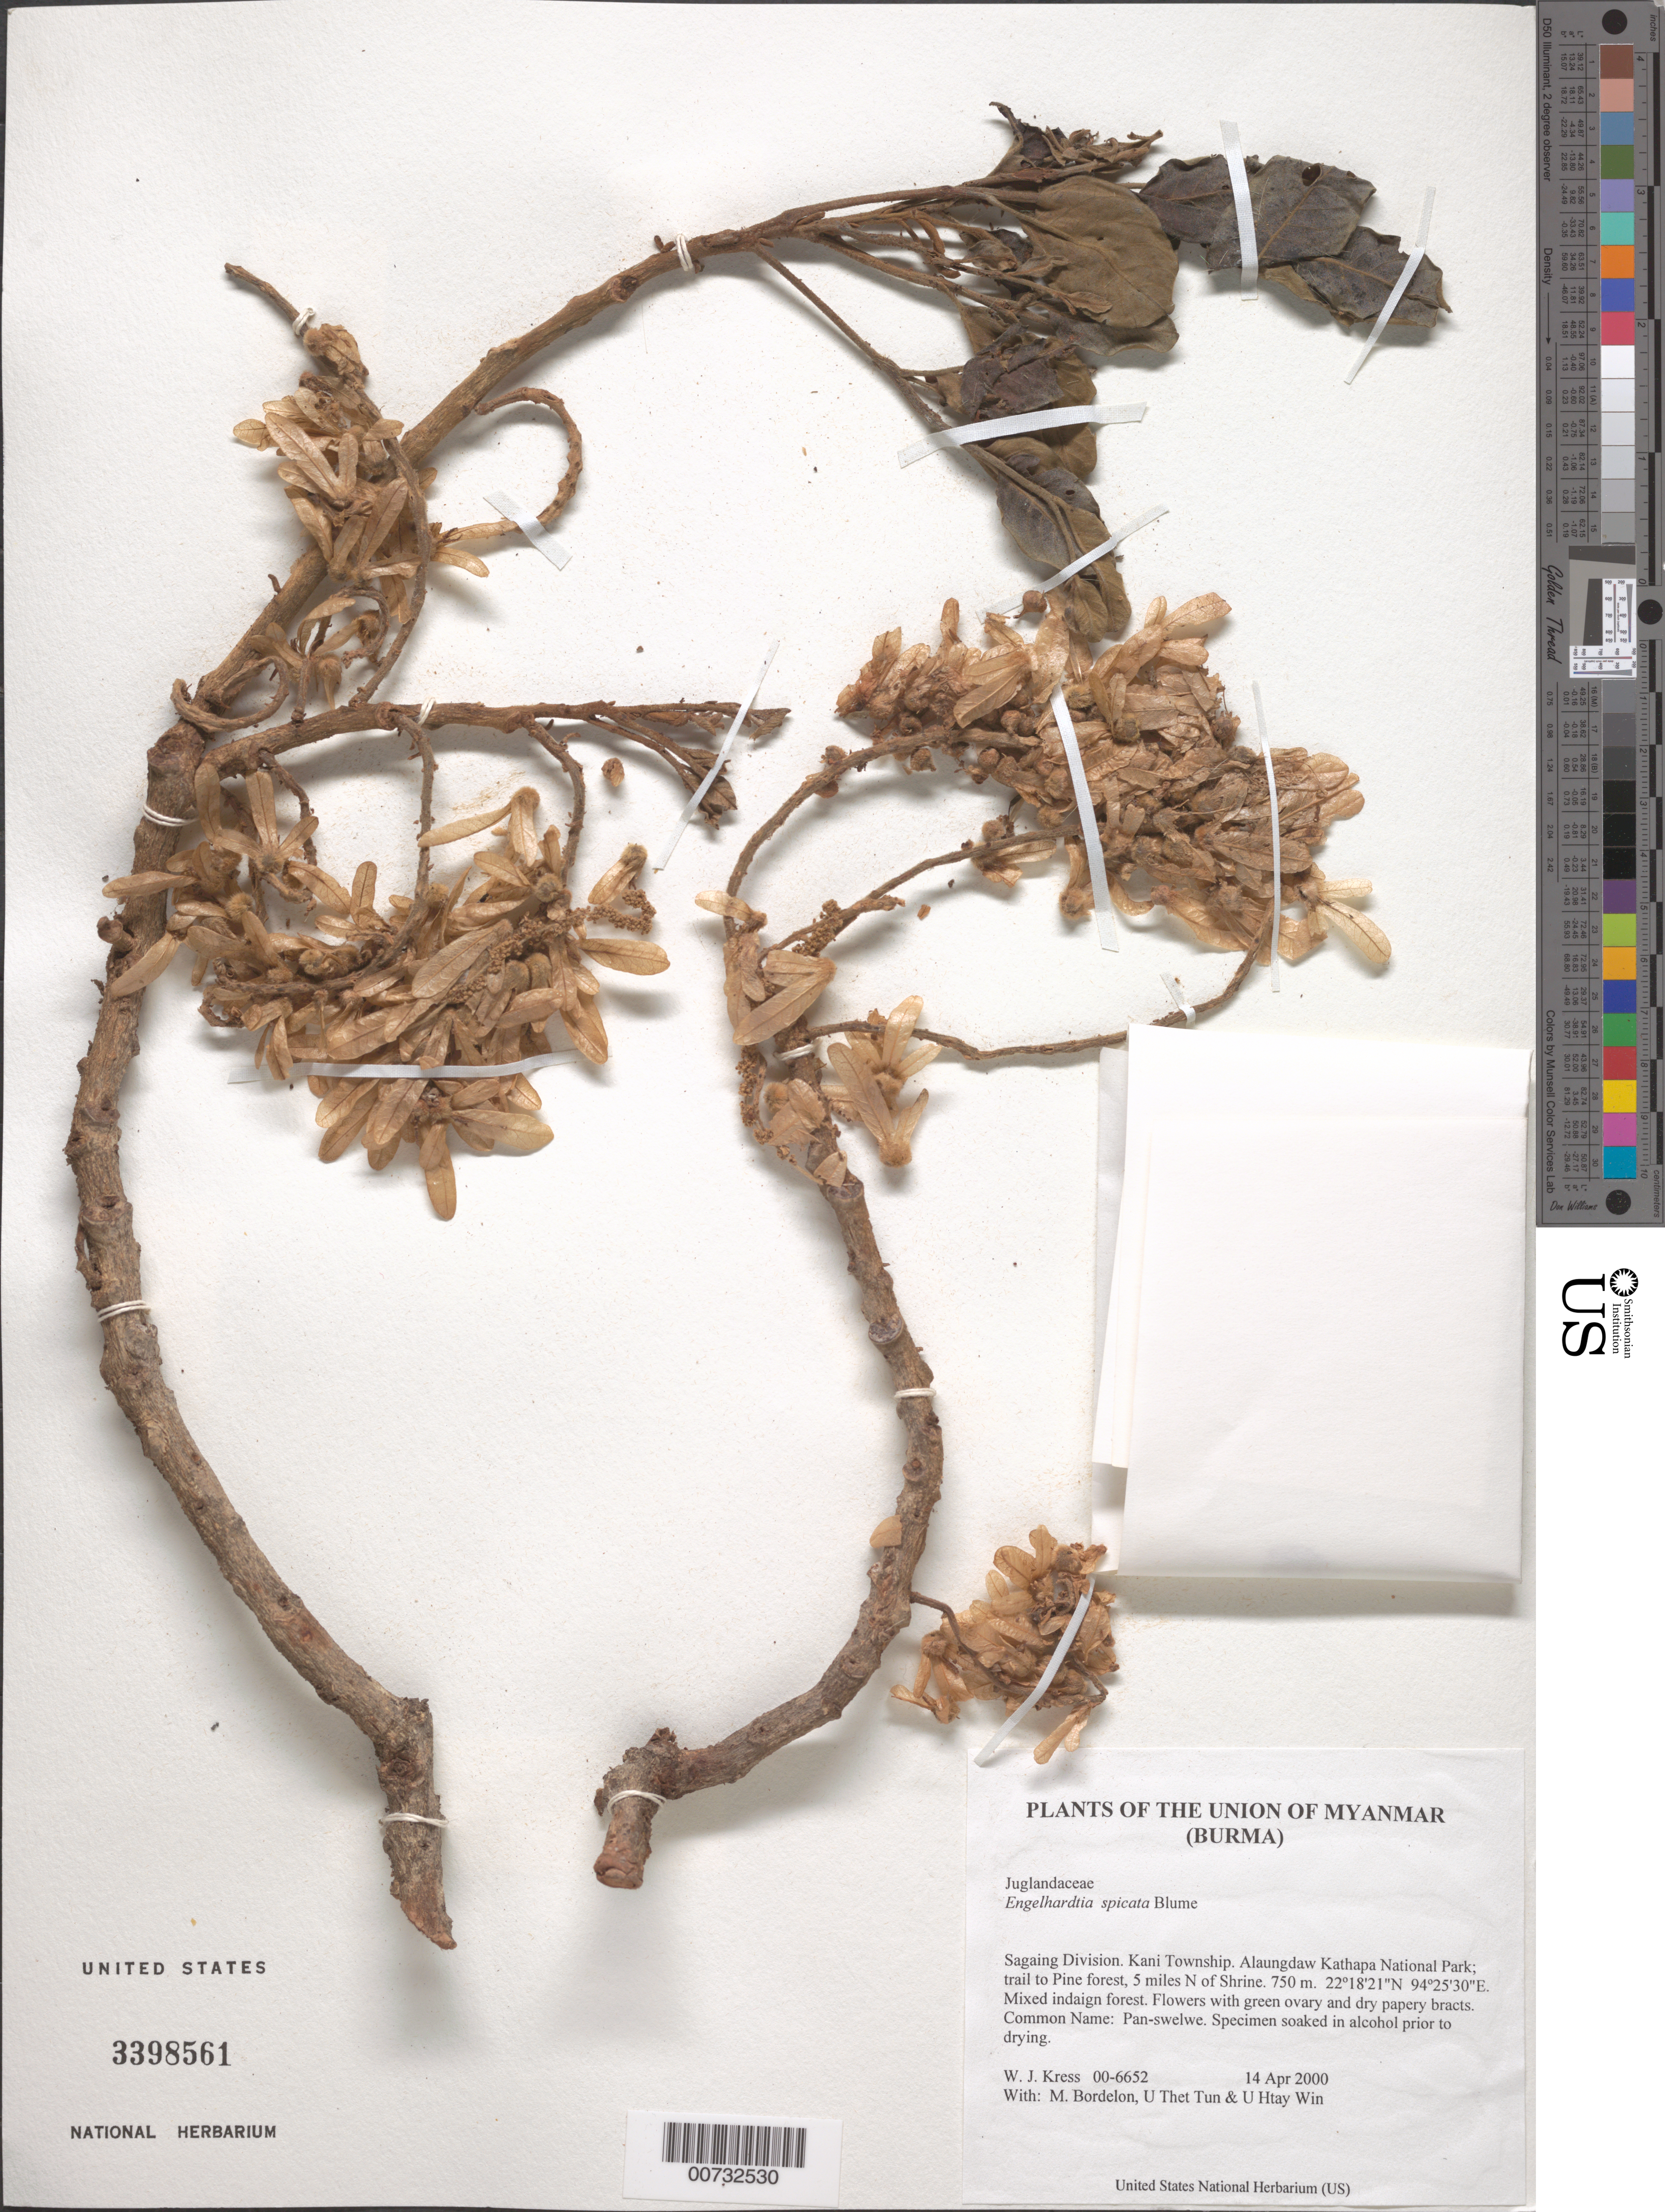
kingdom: Plantae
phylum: Tracheophyta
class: Magnoliopsida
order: Fagales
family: Juglandaceae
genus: Engelhardia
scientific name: Engelhardia spicata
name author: Lesch. ex Blume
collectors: W. J. Kress, M. Bordelon, Thet Htun & U Htay Win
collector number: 00-6652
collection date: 2000-04-14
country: Myanmar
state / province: Sagaing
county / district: Kani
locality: Alaungdaw Kathapa National Park; trail to Pine forest, 5 miles N of Shrine.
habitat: Mixed indaign forest.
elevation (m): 750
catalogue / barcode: US 3398561